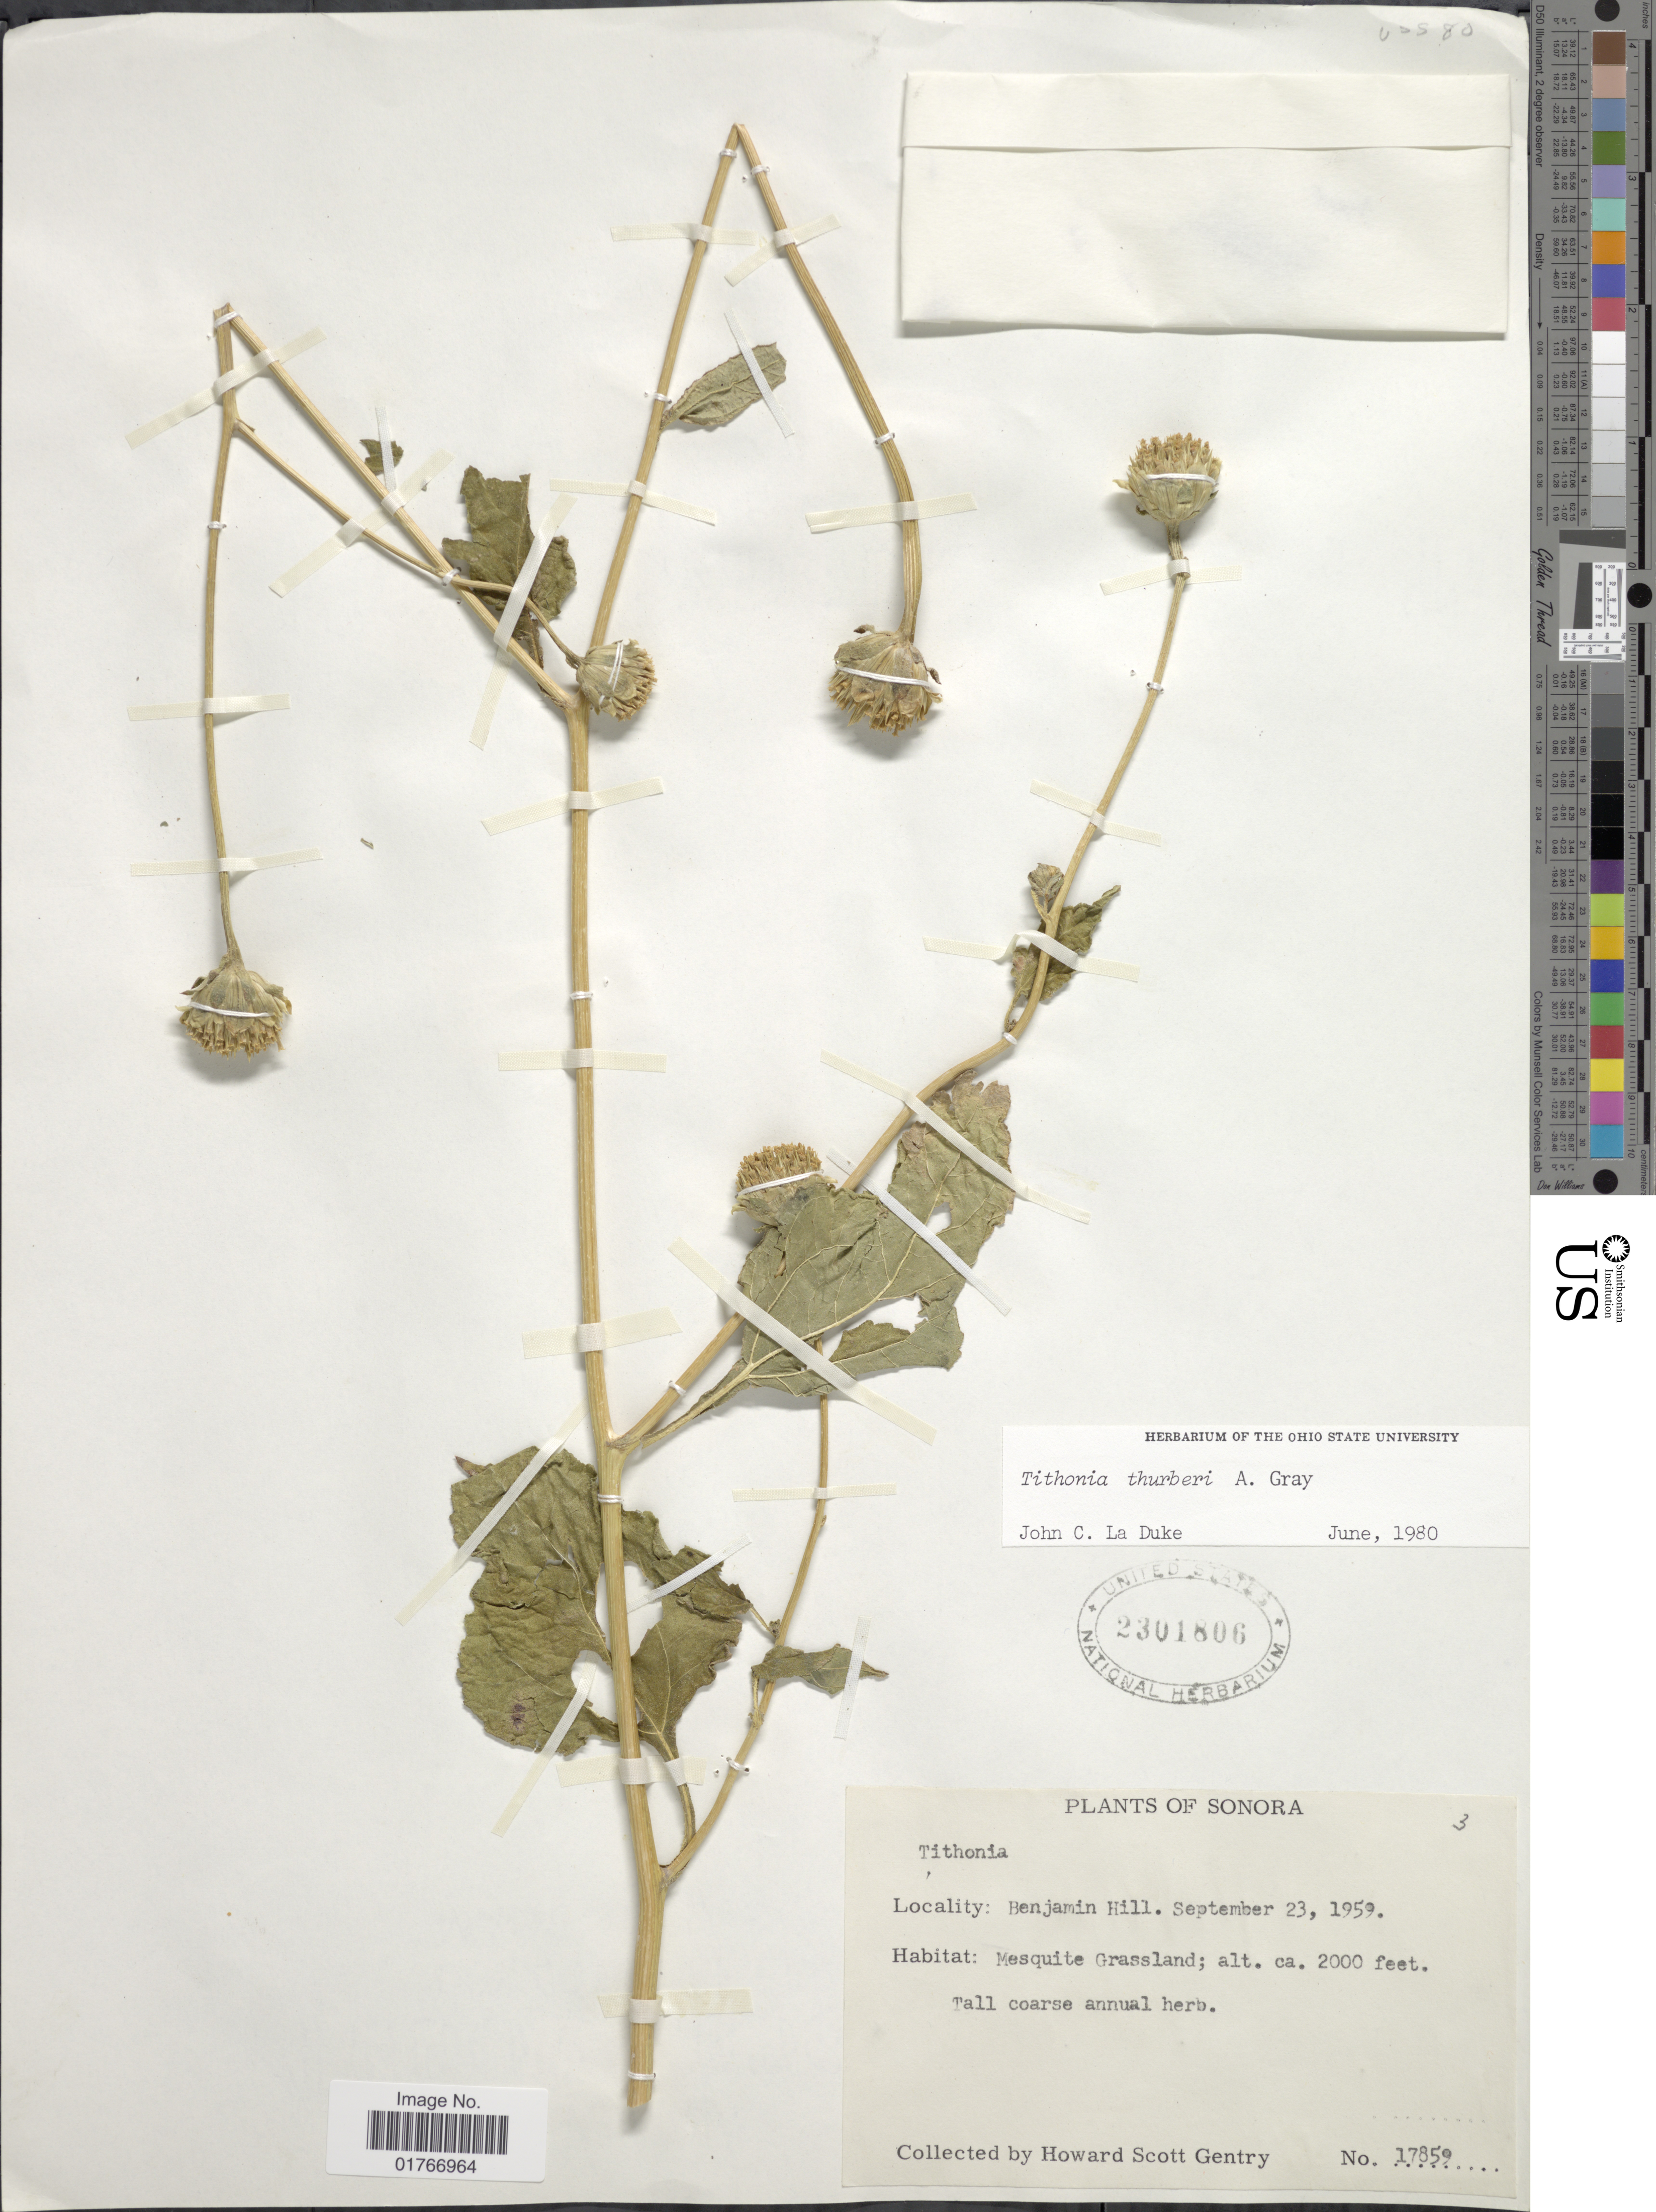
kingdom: Plantae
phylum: Tracheophyta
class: Magnoliopsida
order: Asterales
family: Asteraceae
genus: Tithonia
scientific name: Tithonia thurberi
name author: A. Gray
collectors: H. S. Gentry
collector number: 17859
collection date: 1959-09-23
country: Mexico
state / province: Sonora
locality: Benjamin Hill, Mesquite Grassland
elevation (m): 610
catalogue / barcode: US 2301806